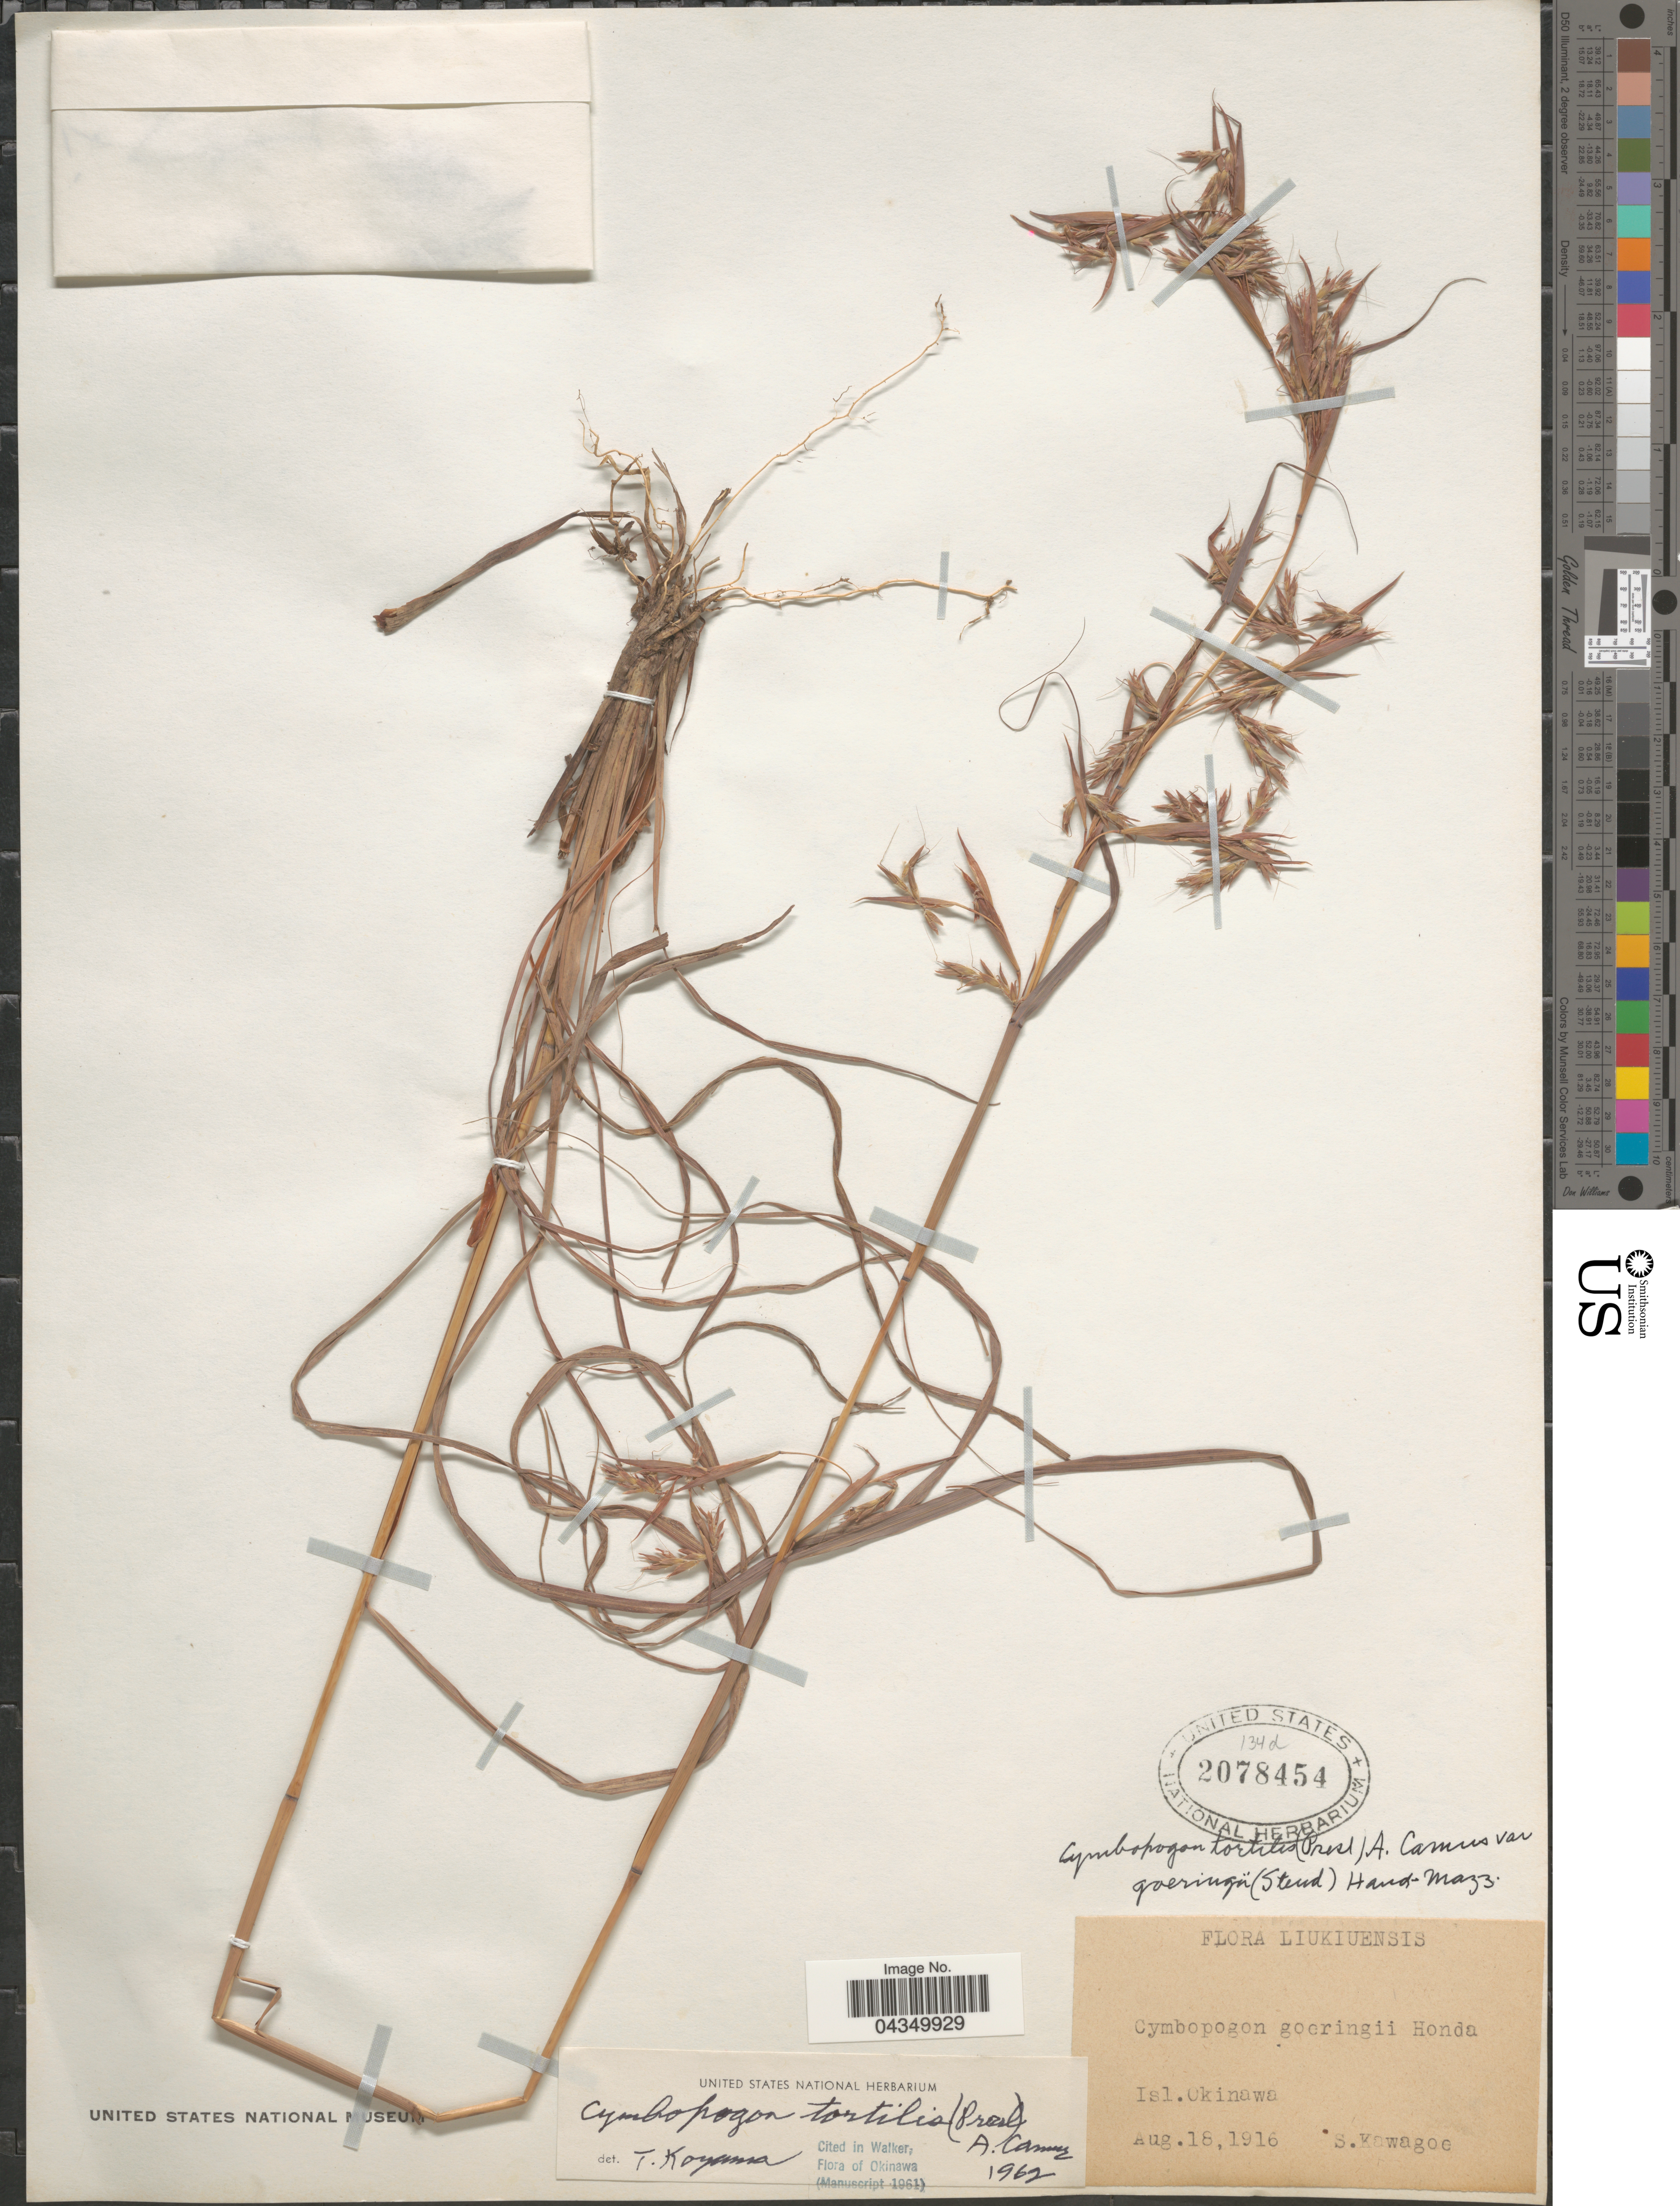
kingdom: Plantae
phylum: Tracheophyta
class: Liliopsida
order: Poales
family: Poaceae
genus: Cymbopogon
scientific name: Cymbopogon goeringii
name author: A. Camus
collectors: S. Kawagoe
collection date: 1916-08-18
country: Japan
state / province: Okinawa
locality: Liukiuensis. Isl. Okinawa.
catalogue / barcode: US 2078454